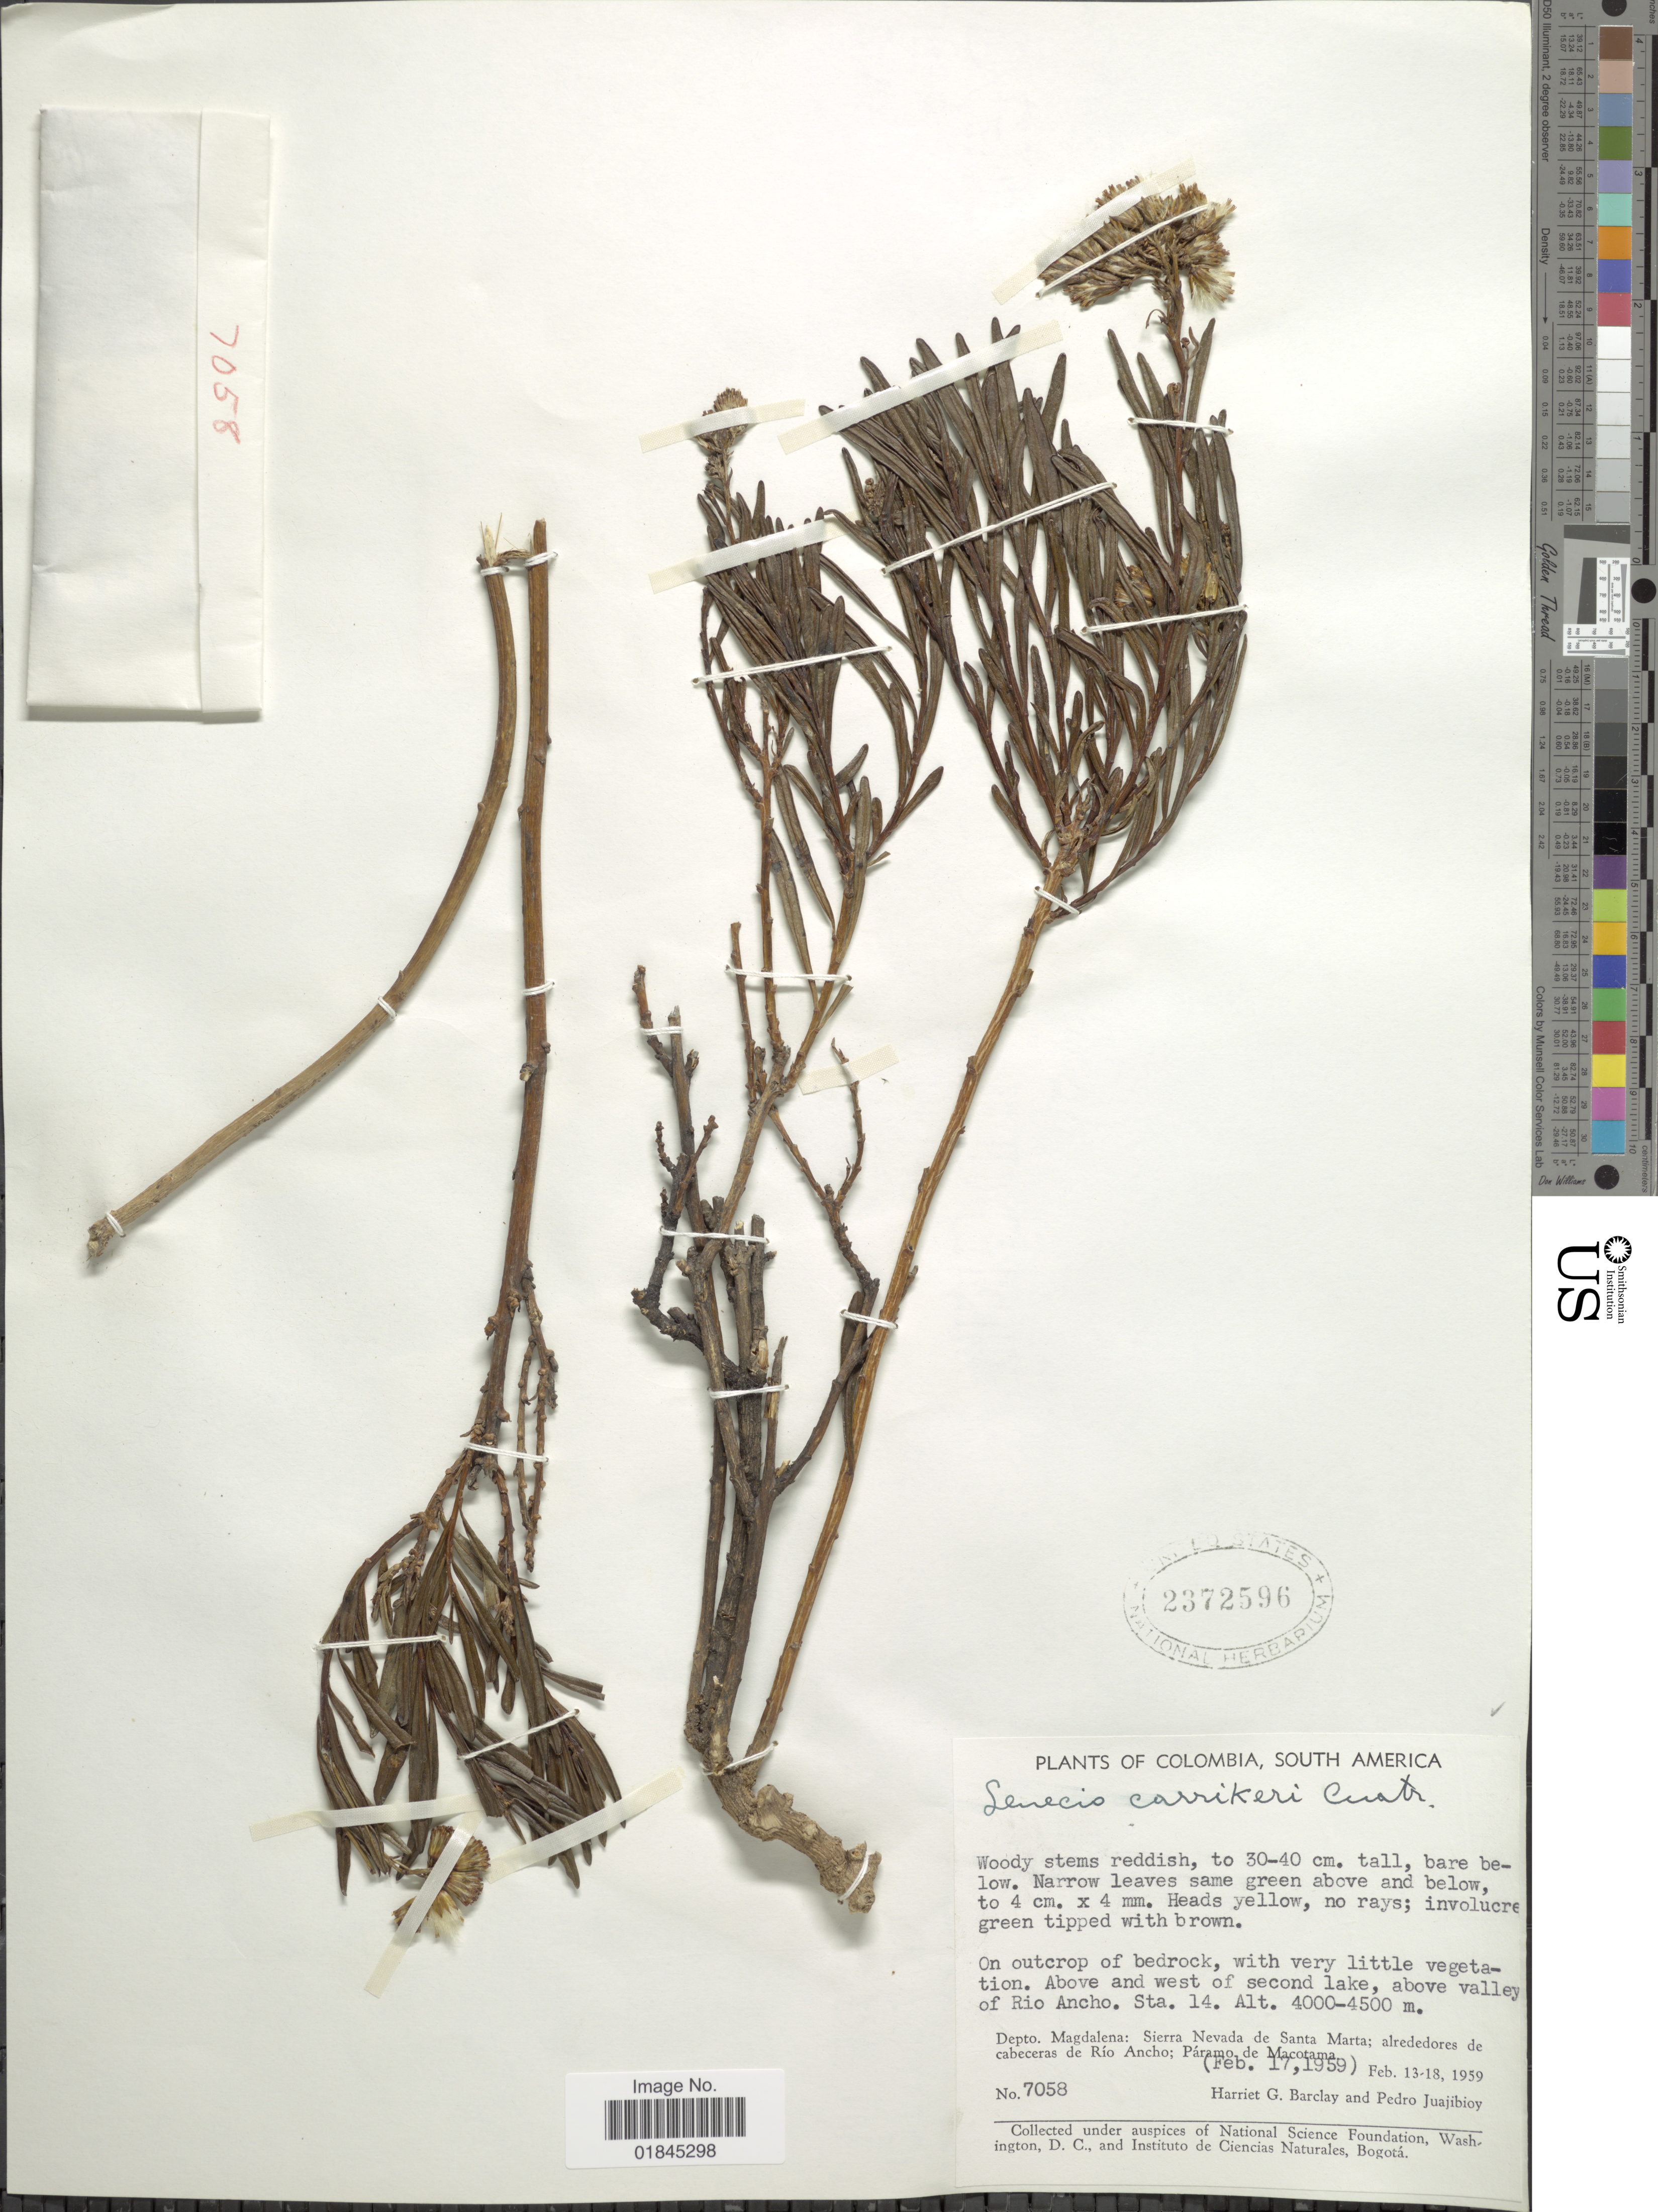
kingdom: Plantae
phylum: Tracheophyta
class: Magnoliopsida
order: Asterales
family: Asteraceae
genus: Pentacalia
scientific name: Pentacalia carrikeri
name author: (Cuatrec.) Cuatrec.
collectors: H. G. Barclay & P. Juajibioy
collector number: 7058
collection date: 1959-02-17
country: Colombia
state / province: Magdalena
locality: Above and west of second lake, above valley of Rio Ancho. Depto. Magdalena: Sierra Nevada de Santa Marta; alrededores de cabeceras de Río Ancho; Páramo de Macotama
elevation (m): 4000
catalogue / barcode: US 2372596